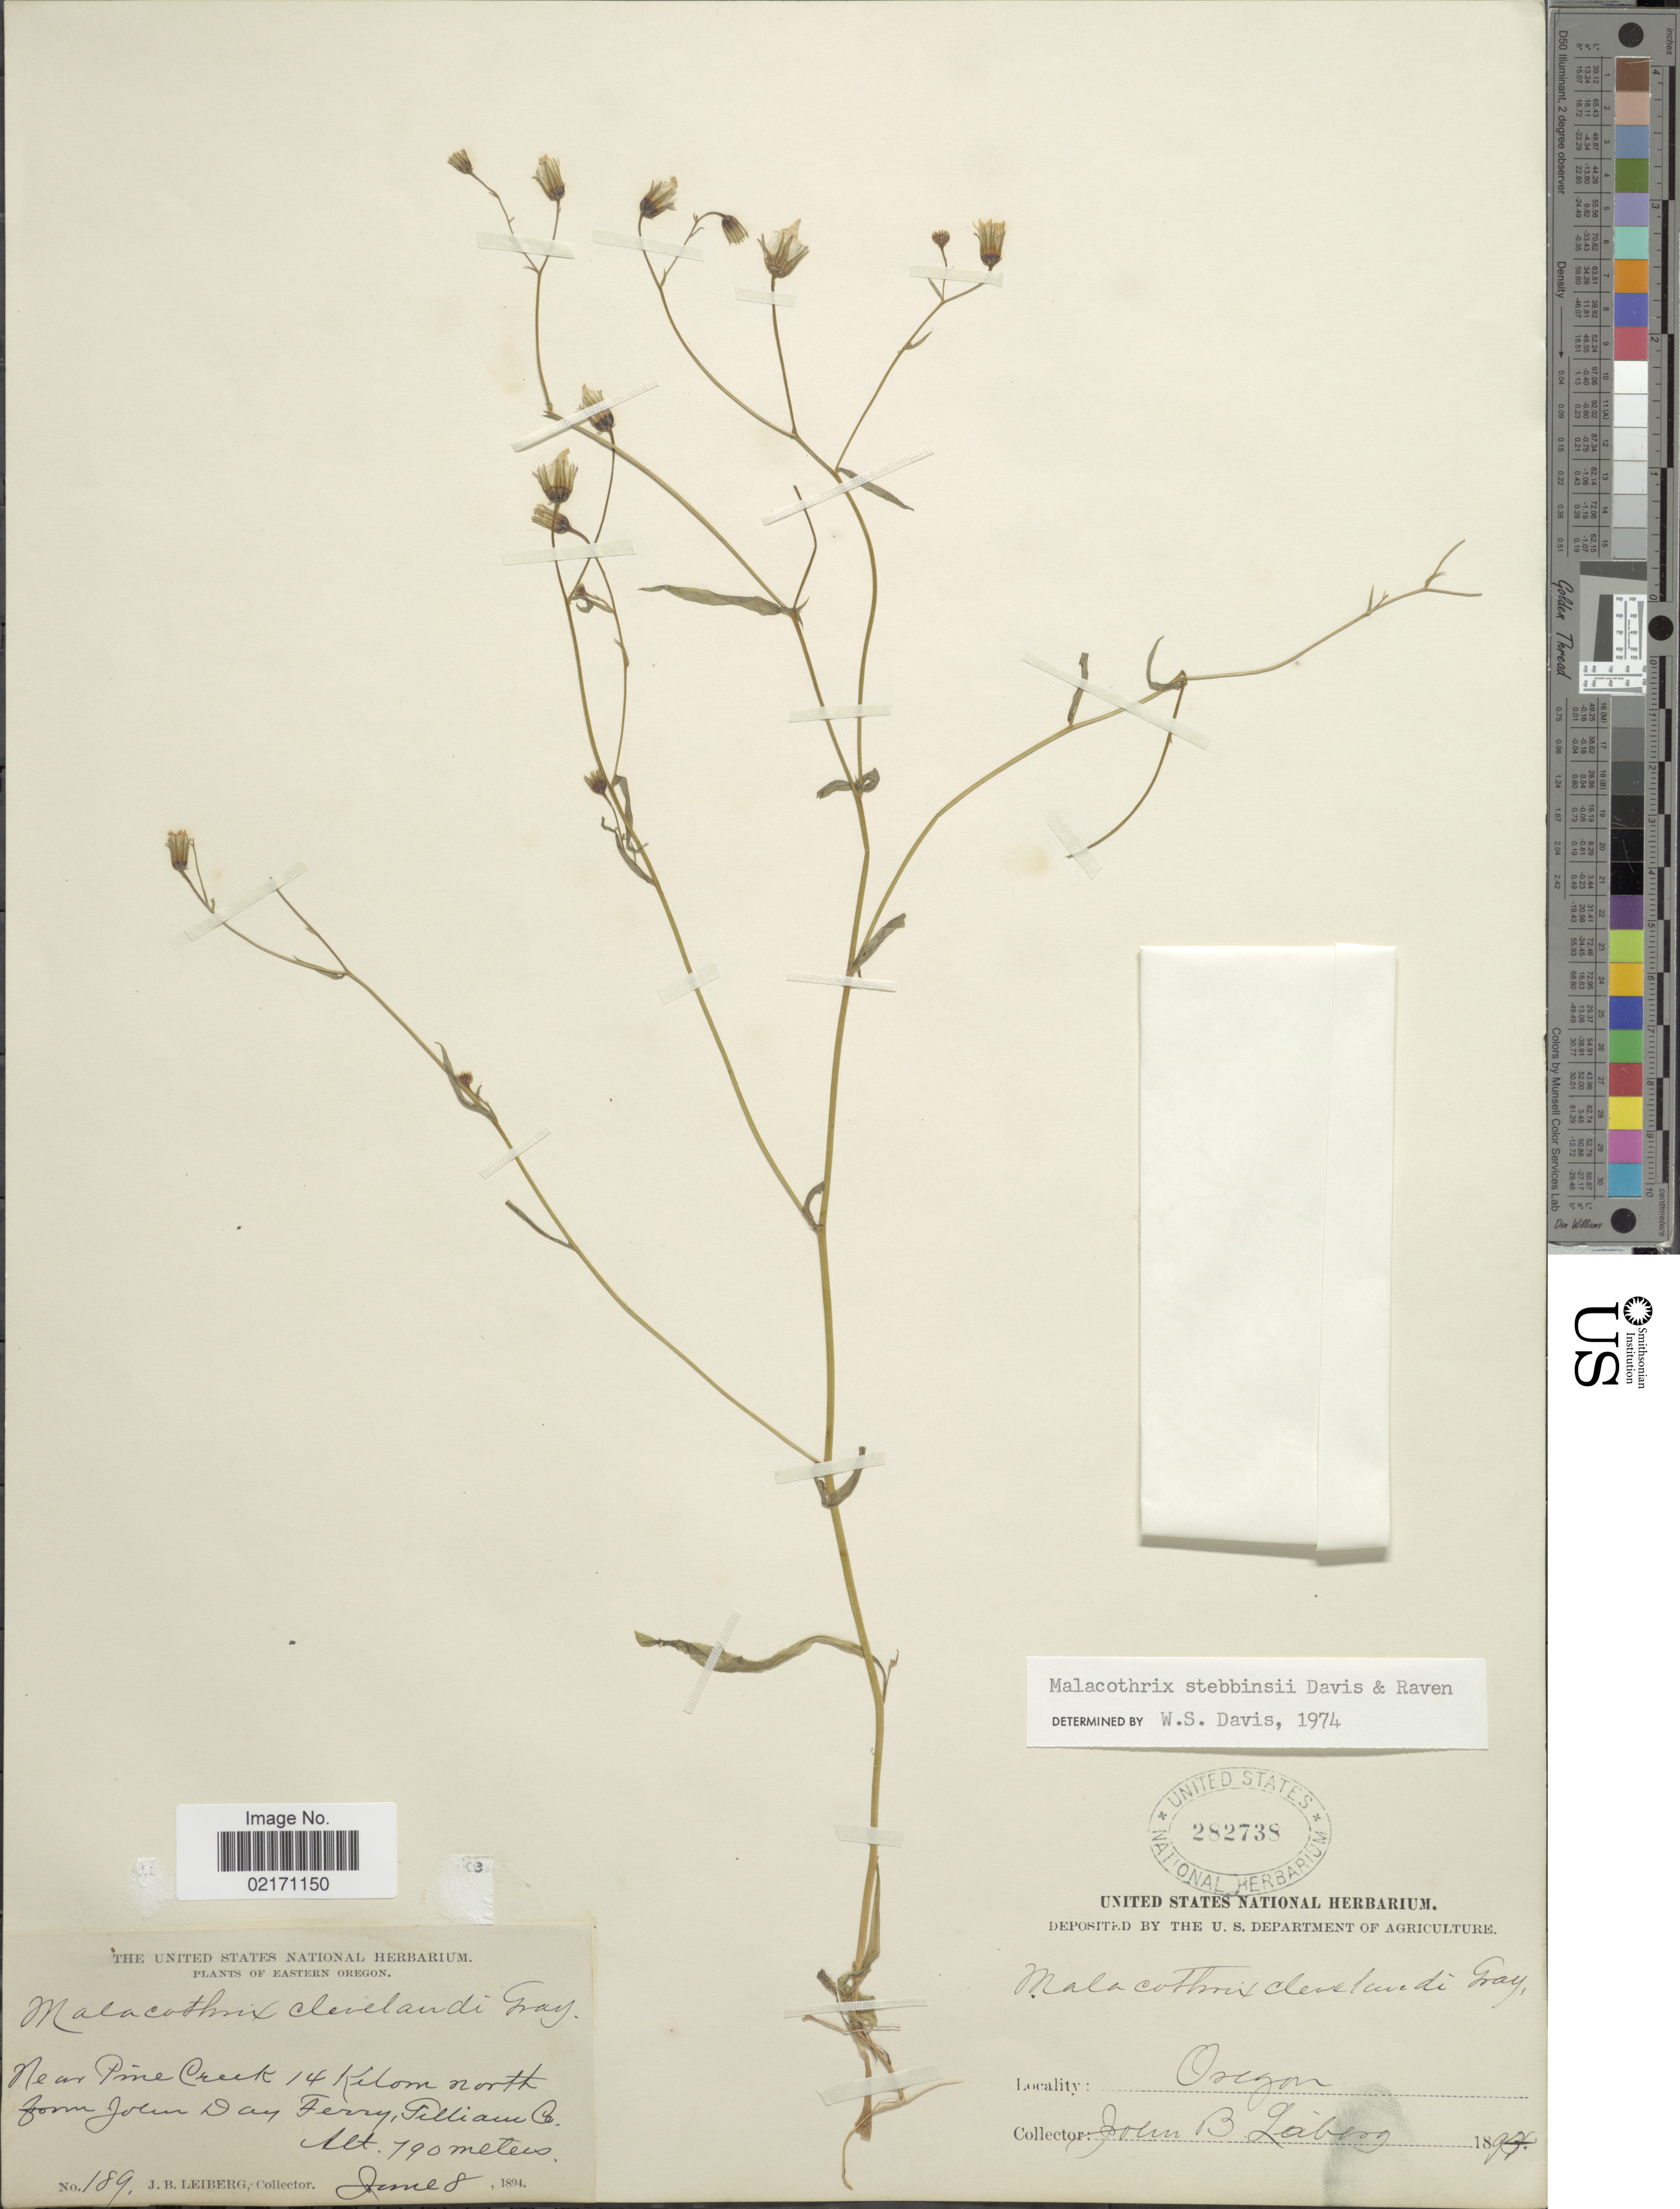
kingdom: Plantae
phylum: Tracheophyta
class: Magnoliopsida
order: Asterales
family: Asteraceae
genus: Malacothrix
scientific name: Malacothrix stebbinsii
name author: W.S. Davis & P.H. Raven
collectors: J. Leiberg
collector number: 189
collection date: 1894-06-08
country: United States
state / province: Oregon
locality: Eastern Oregon, near Pine Creek 14 kilom north from Jolin Day Ferry, Gillian Co.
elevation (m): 790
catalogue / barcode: US 282738